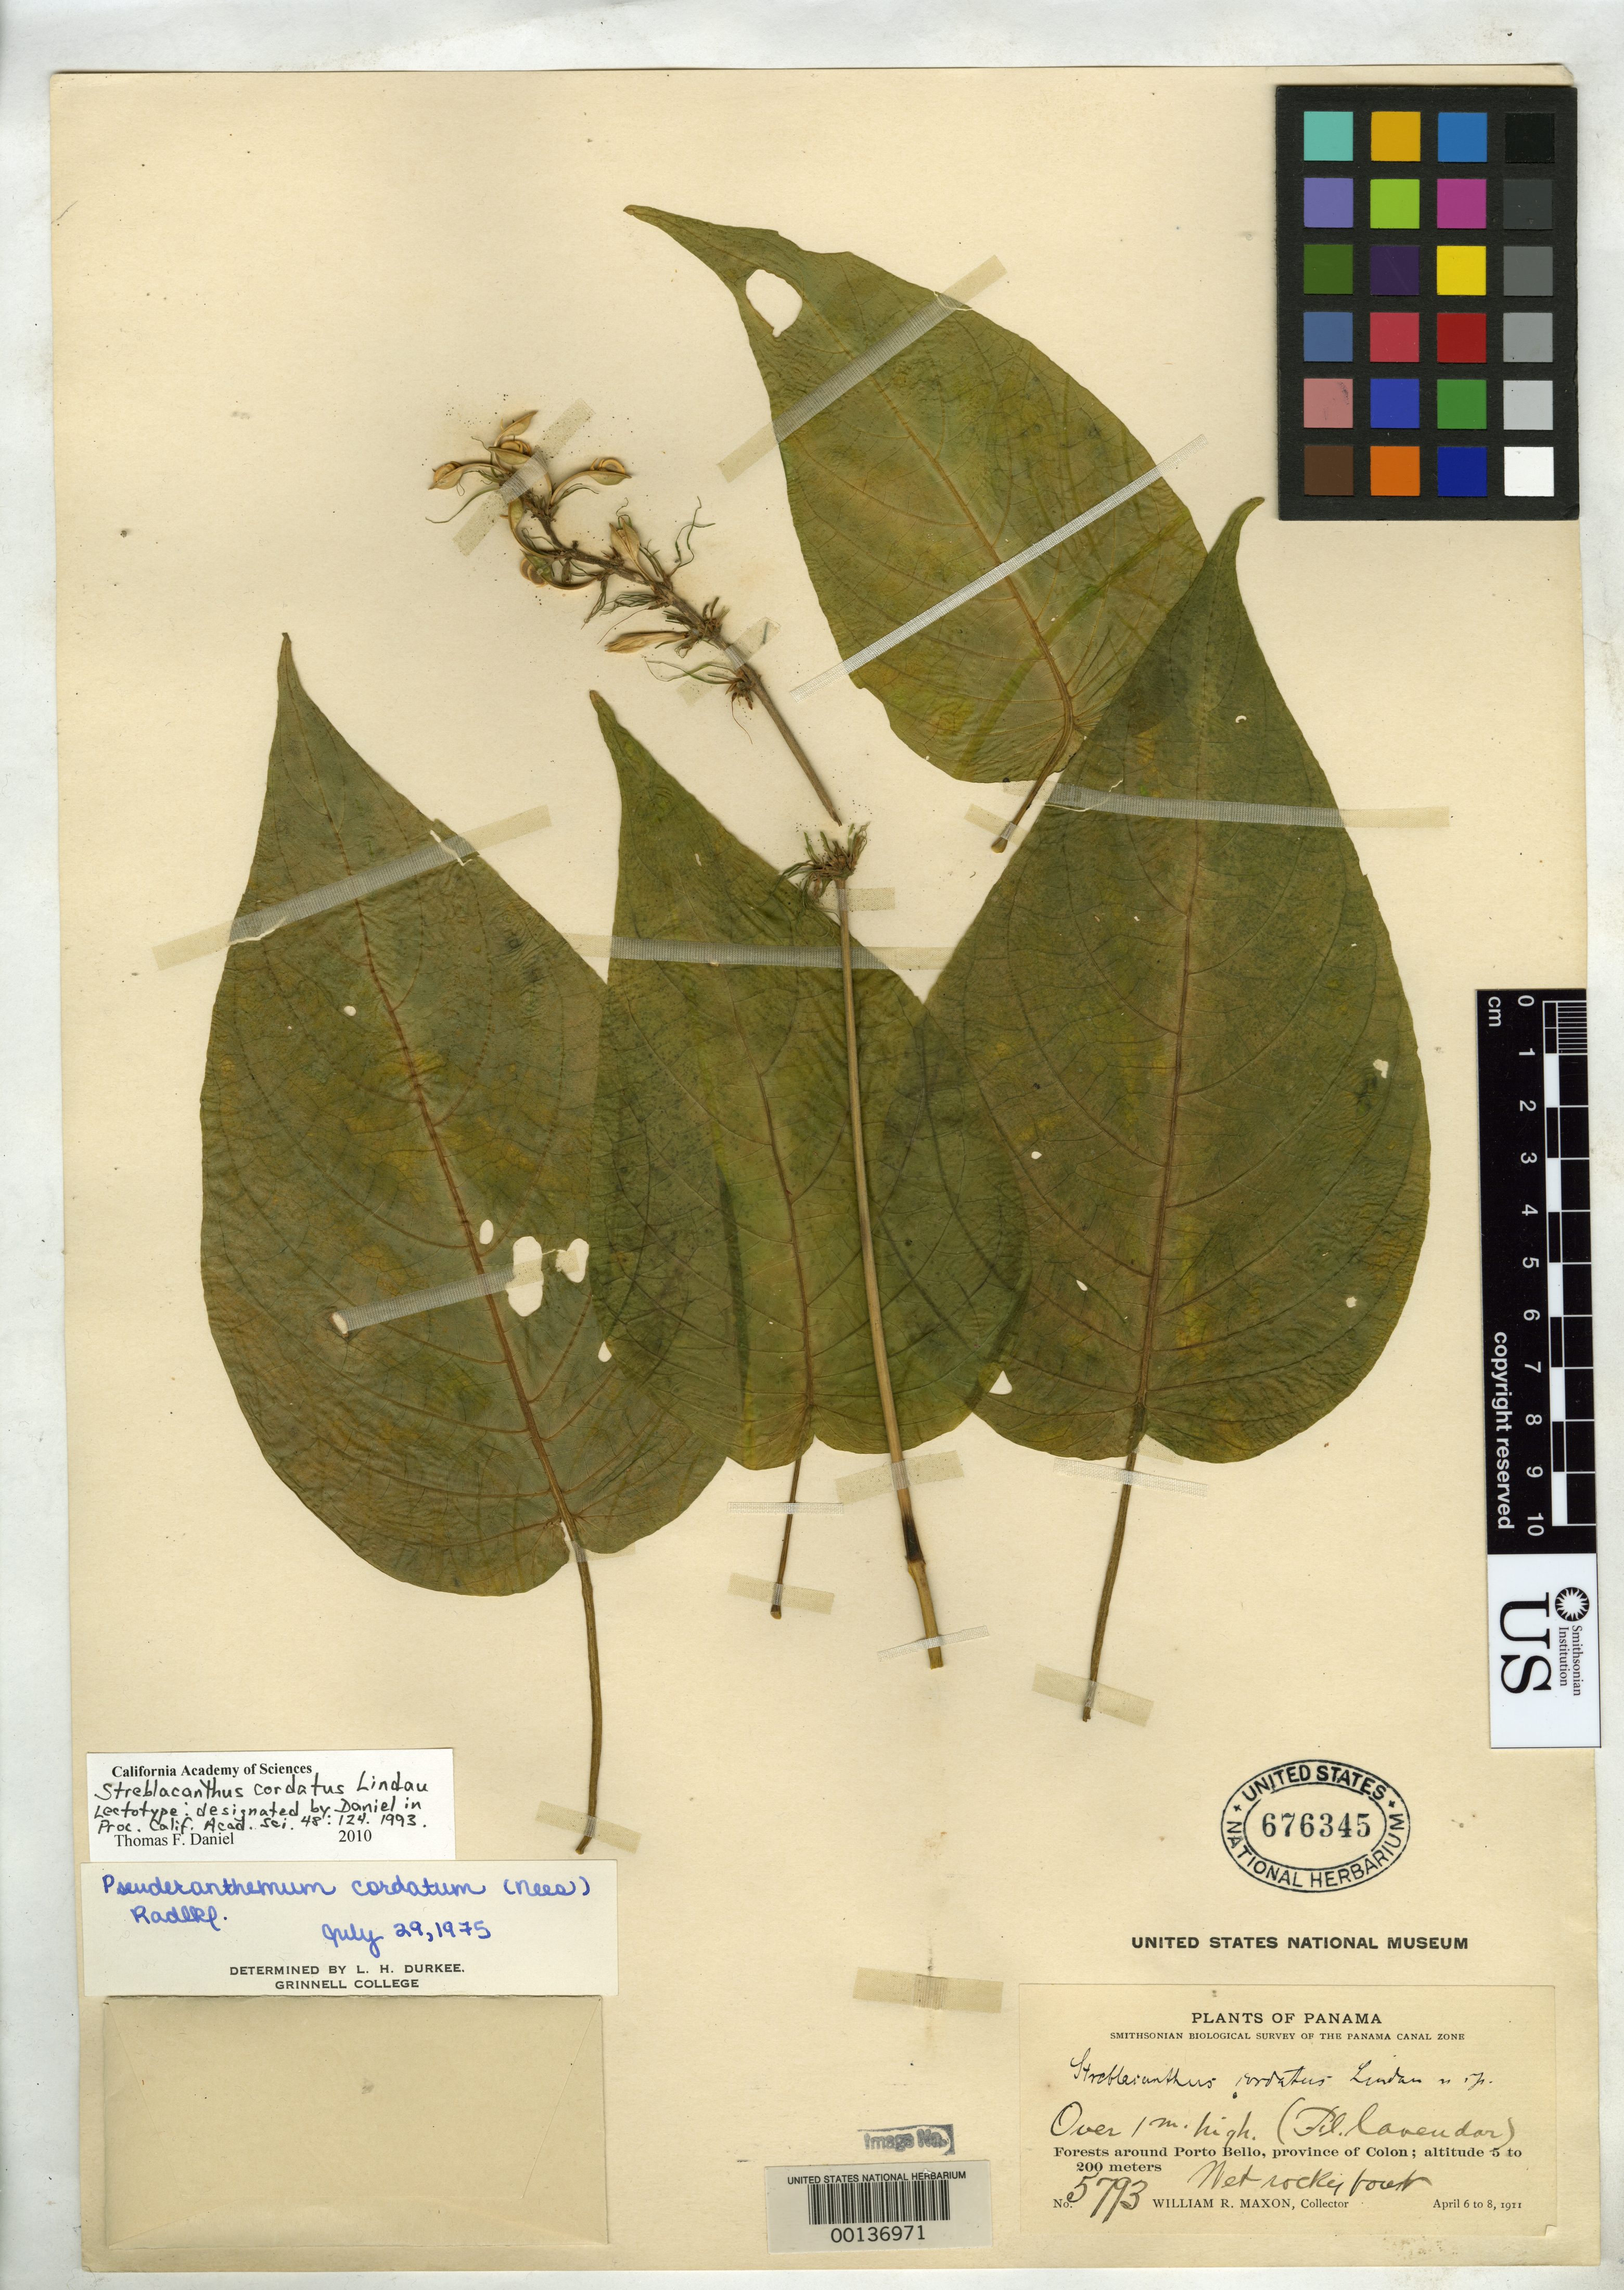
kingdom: Plantae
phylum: Tracheophyta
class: Magnoliopsida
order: Lamiales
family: Acanthaceae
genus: Streblacanthus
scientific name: Streblacanthus cordatus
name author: Lindau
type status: Lectotype; Syntype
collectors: W. R. Maxon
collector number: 5793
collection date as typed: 06 Apr 1911 to 08 Apr 1911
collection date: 1911-04-06/1911-04-08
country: Panama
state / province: Colón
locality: Forest around Portobello.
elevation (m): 5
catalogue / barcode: US 676345